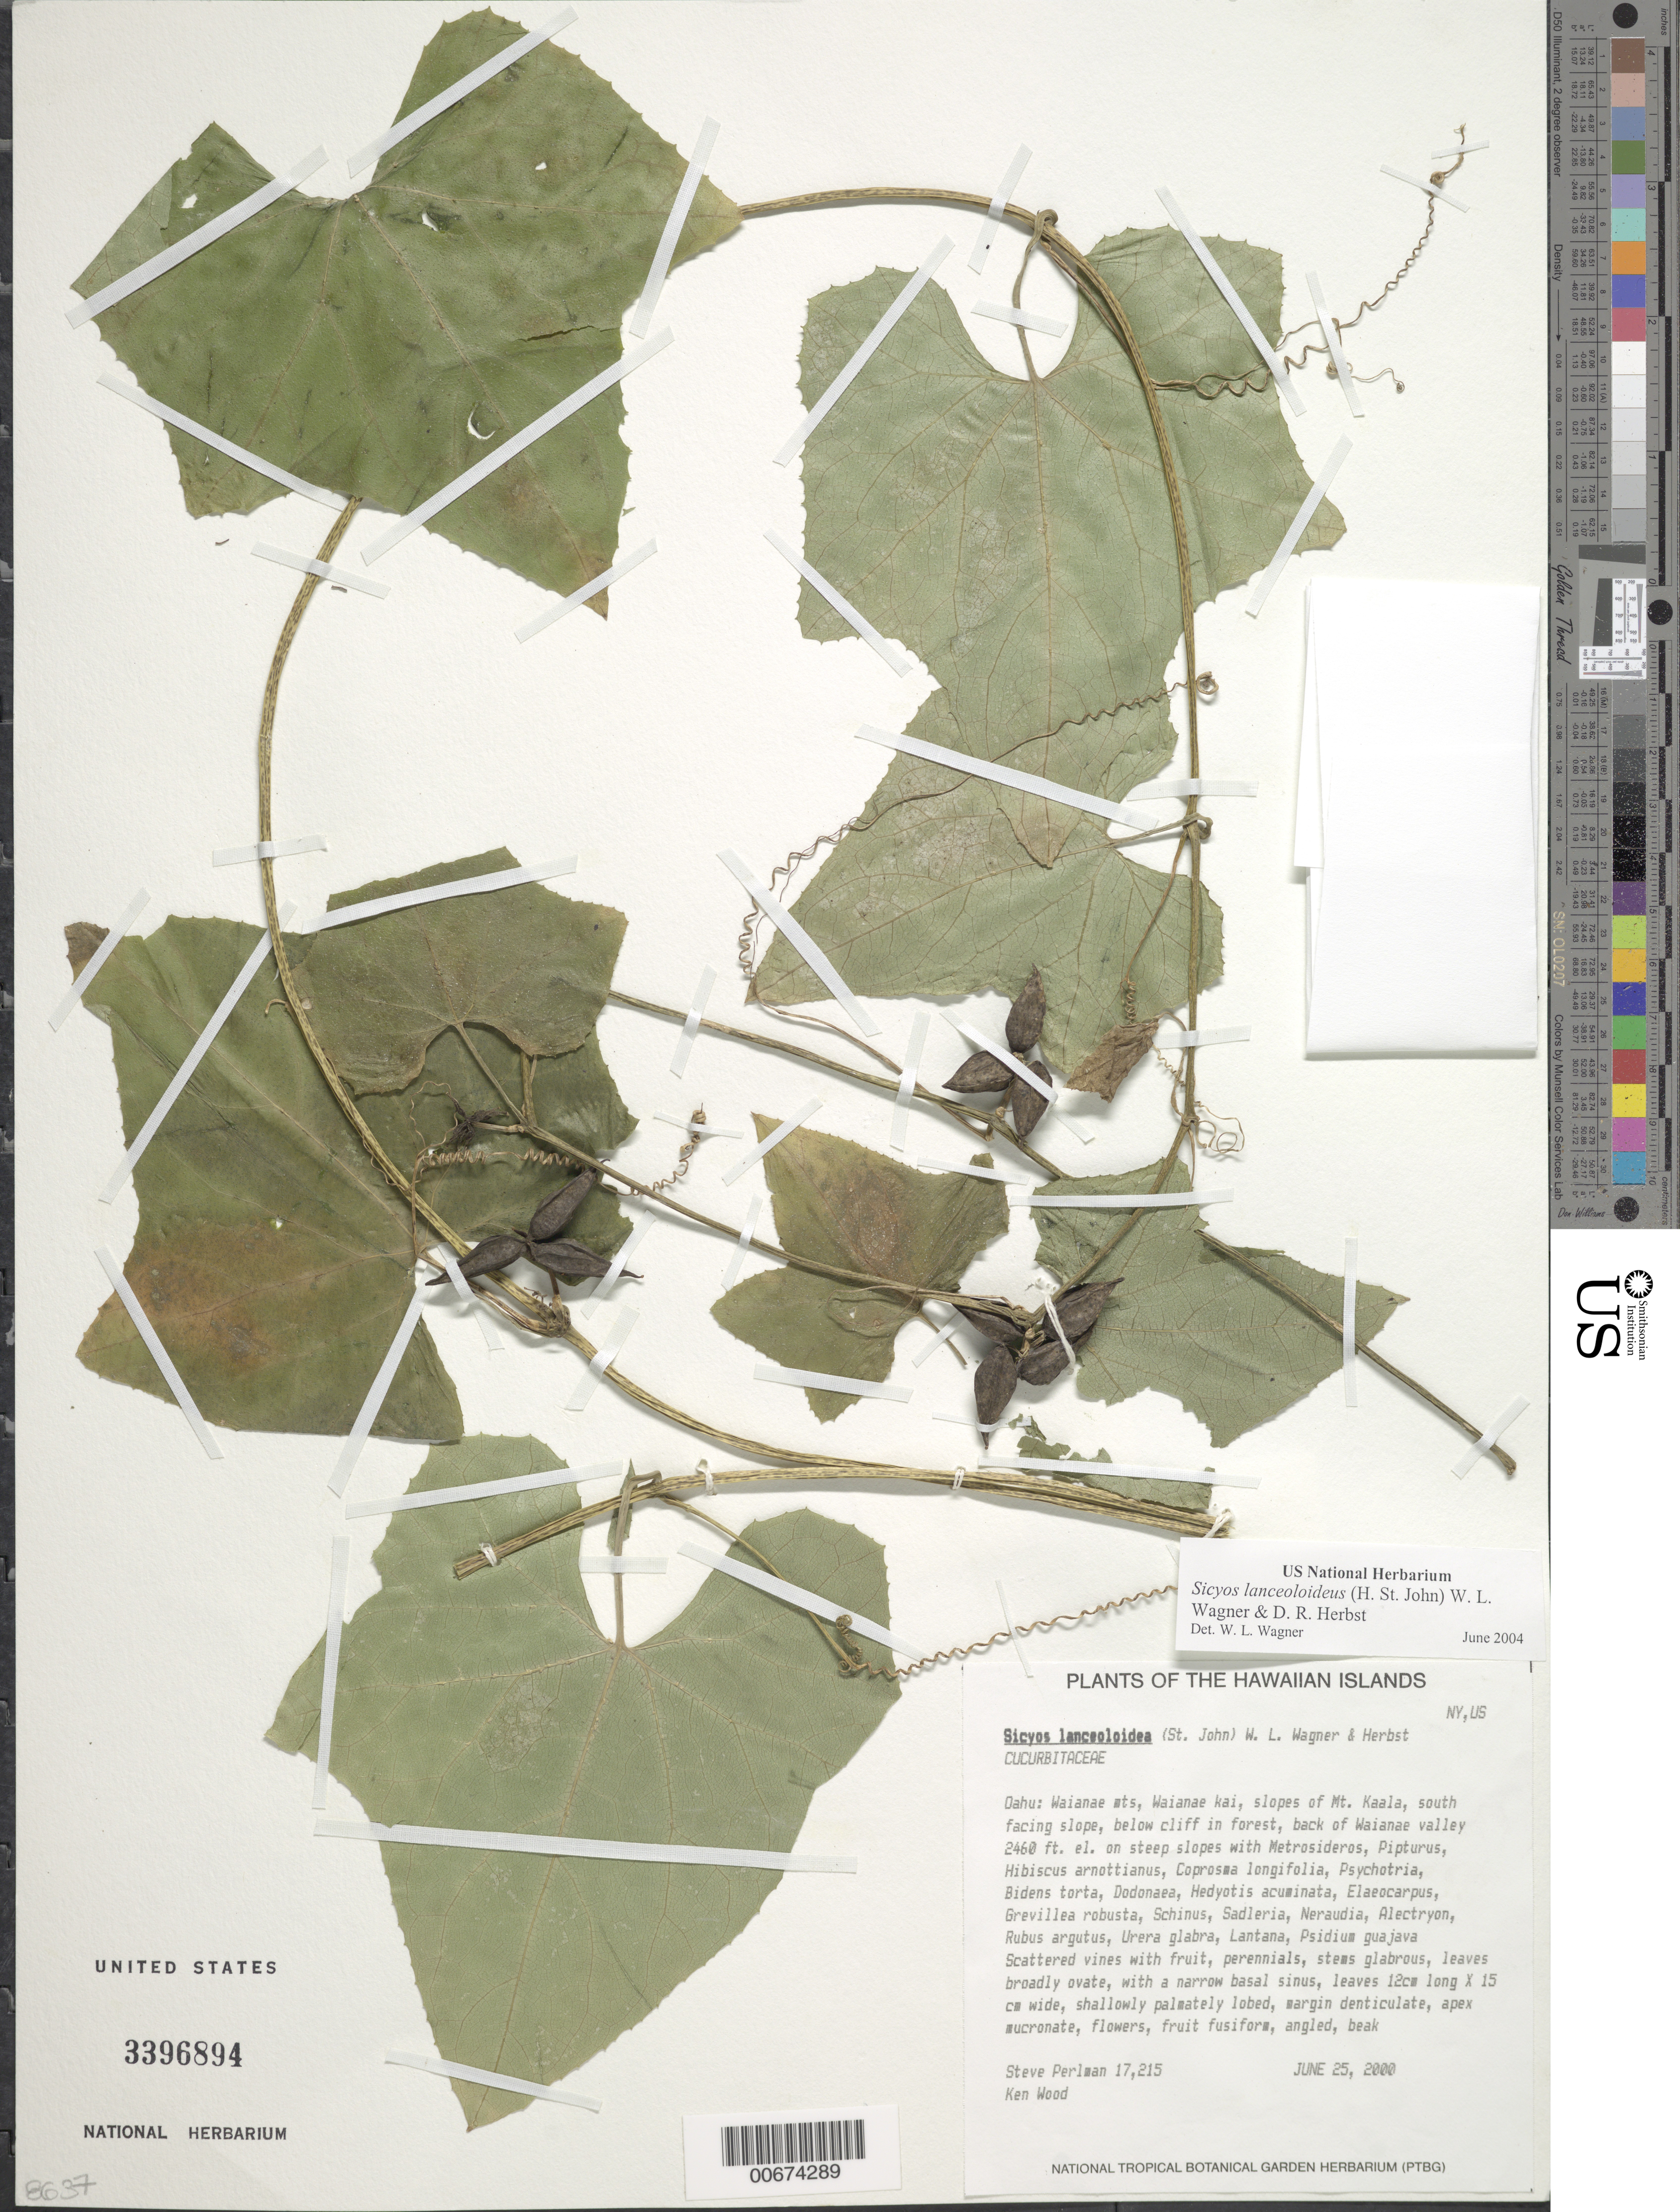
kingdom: Plantae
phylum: Tracheophyta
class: Magnoliopsida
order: Cucurbitales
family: Cucurbitaceae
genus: Sicyos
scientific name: Sicyos lanceoloideus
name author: (H. St. John) W.L. Wagner & D.R. Herbst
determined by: Wagner, W. L., (BOT), Smithsonian Institution - National Museum of Natural History (UNITED STATES)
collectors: S. P. Perlman & K. Wood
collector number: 17215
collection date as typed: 25 Jun 2000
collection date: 2000-06-25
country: United States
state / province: Hawaii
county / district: Honolulu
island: Oahu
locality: Waianae mts, Waianae Kai, slopes of Mt. Kaala, south facing slope, below clift in forest, back of Waianae valley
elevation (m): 749.8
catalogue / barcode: US 3396894